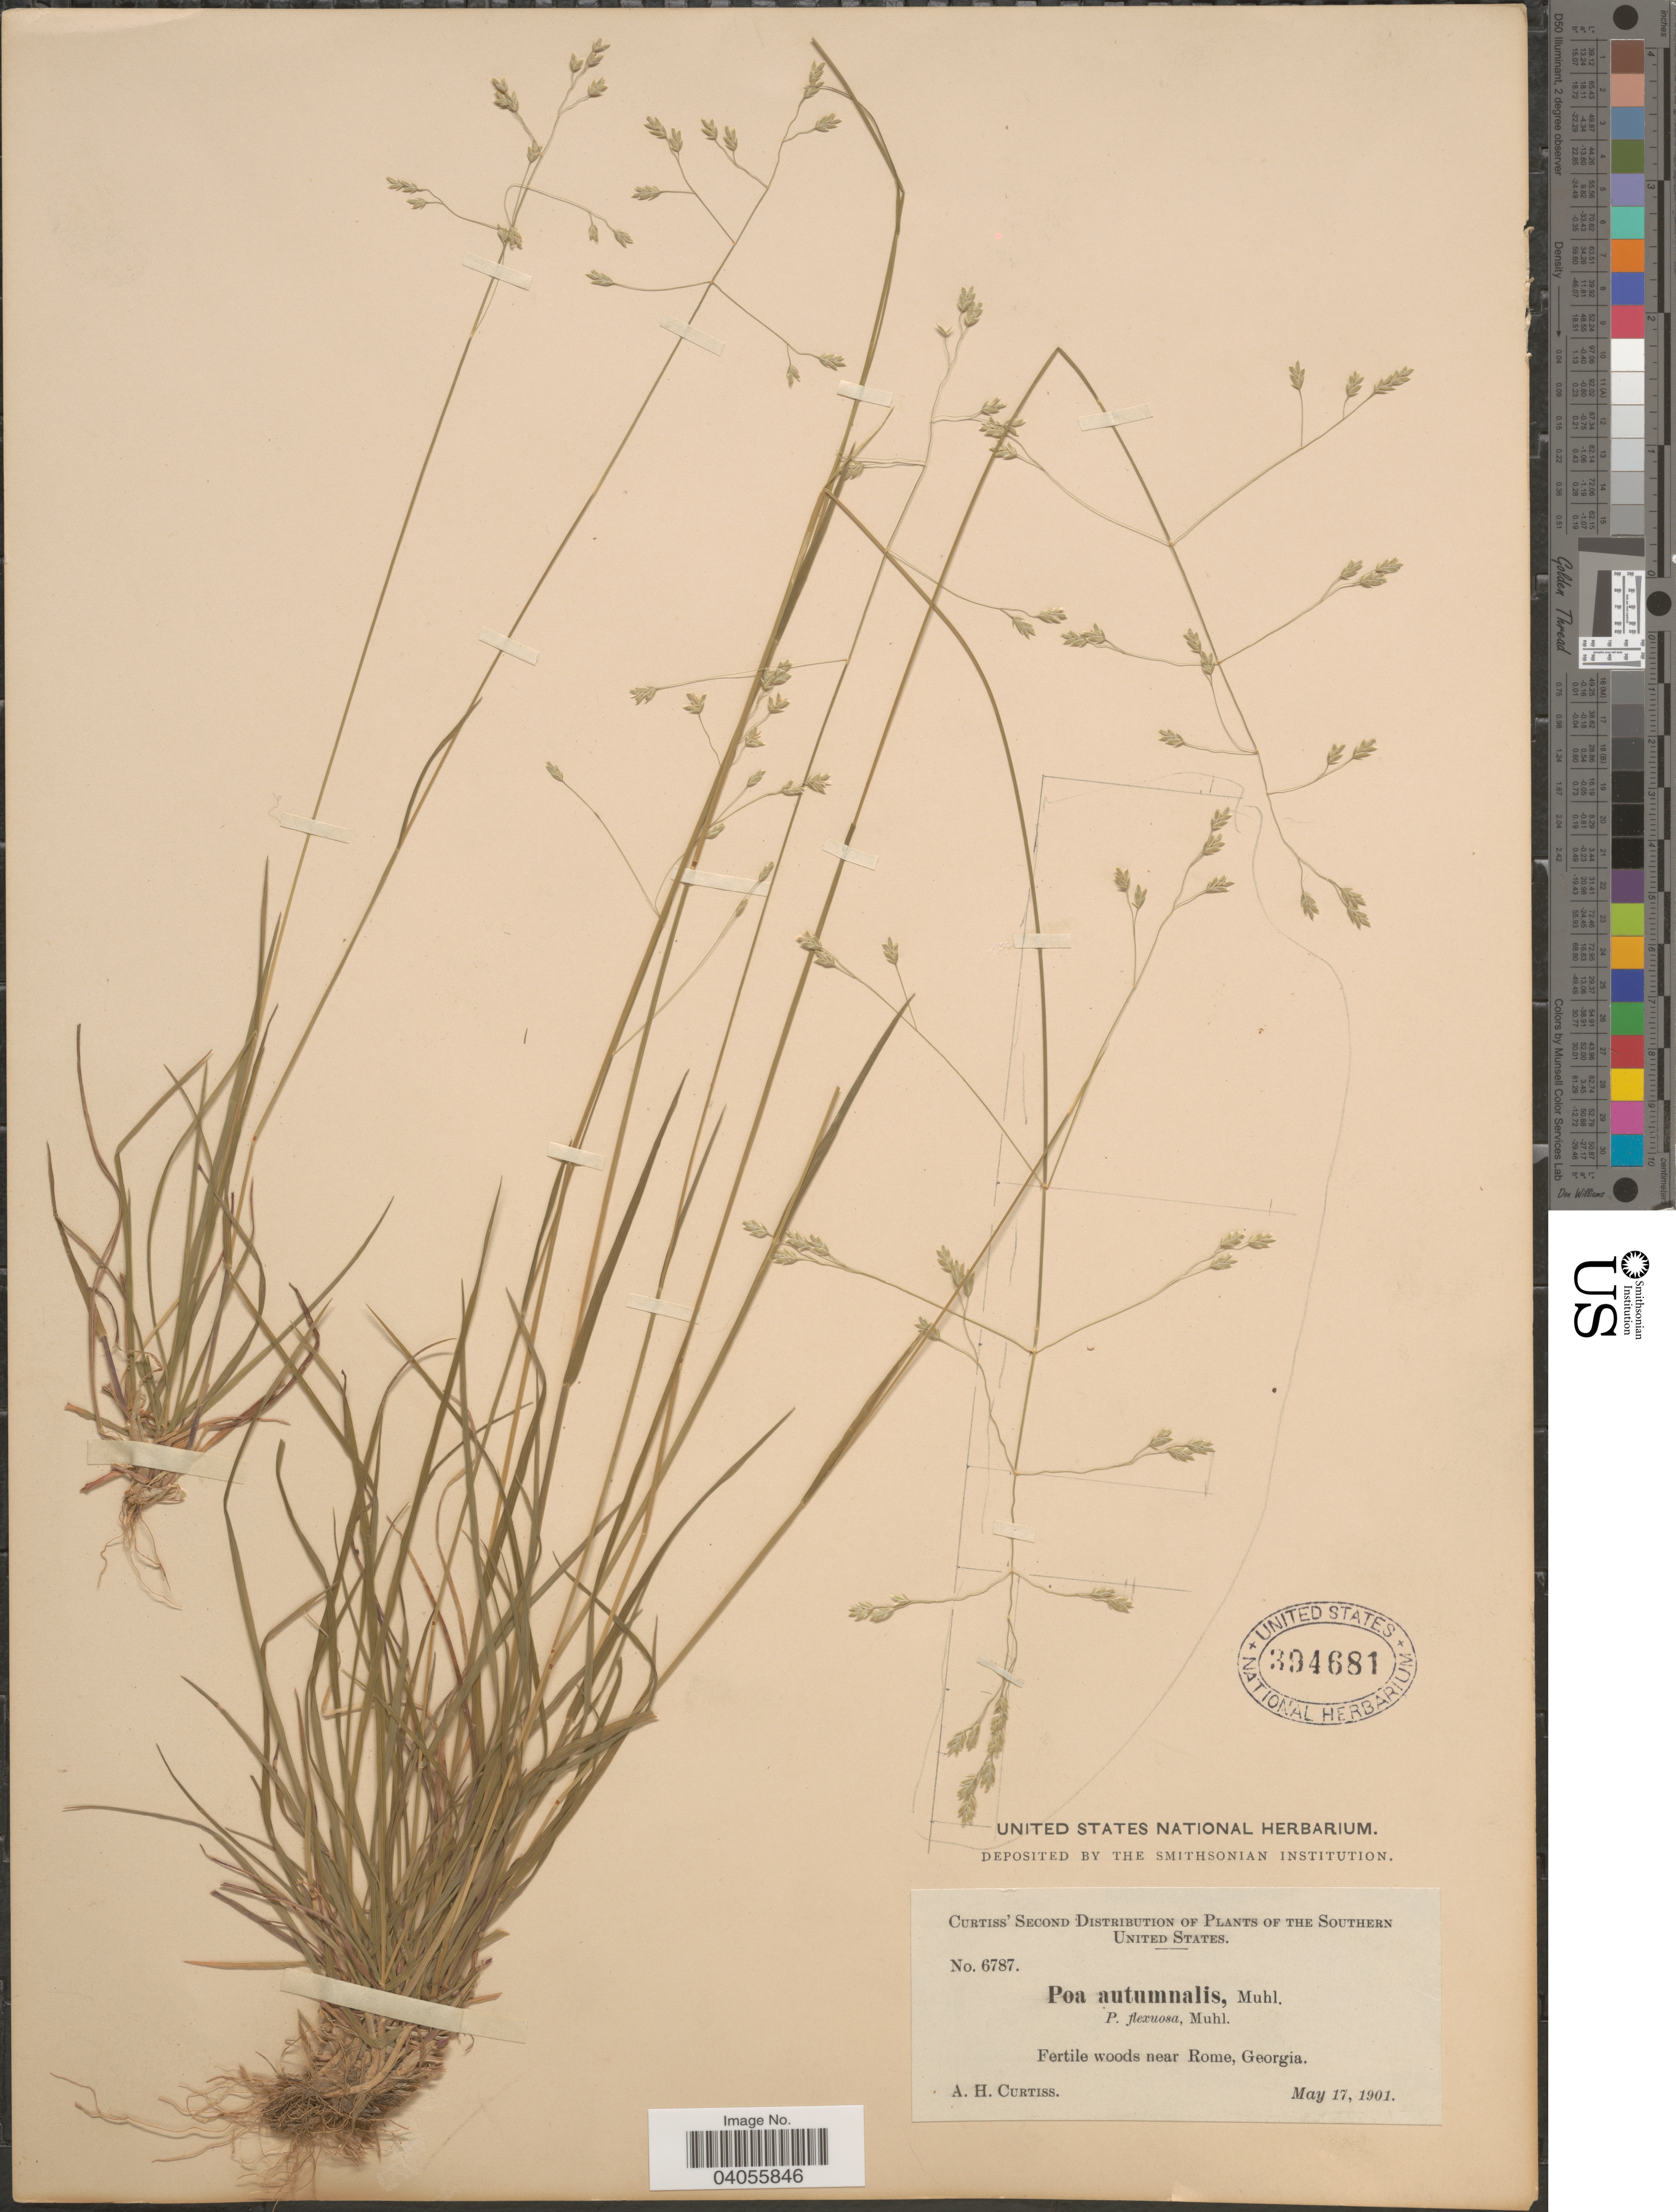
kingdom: Plantae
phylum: Tracheophyta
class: Liliopsida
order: Poales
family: Poaceae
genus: Poa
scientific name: Poa autumnalis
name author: Muhl. ex Elliott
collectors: A. H. Curtiss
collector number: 6787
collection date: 1901-05-17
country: United States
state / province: Georgia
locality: Southern United States. Fertile woods near Rome.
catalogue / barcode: US 394681